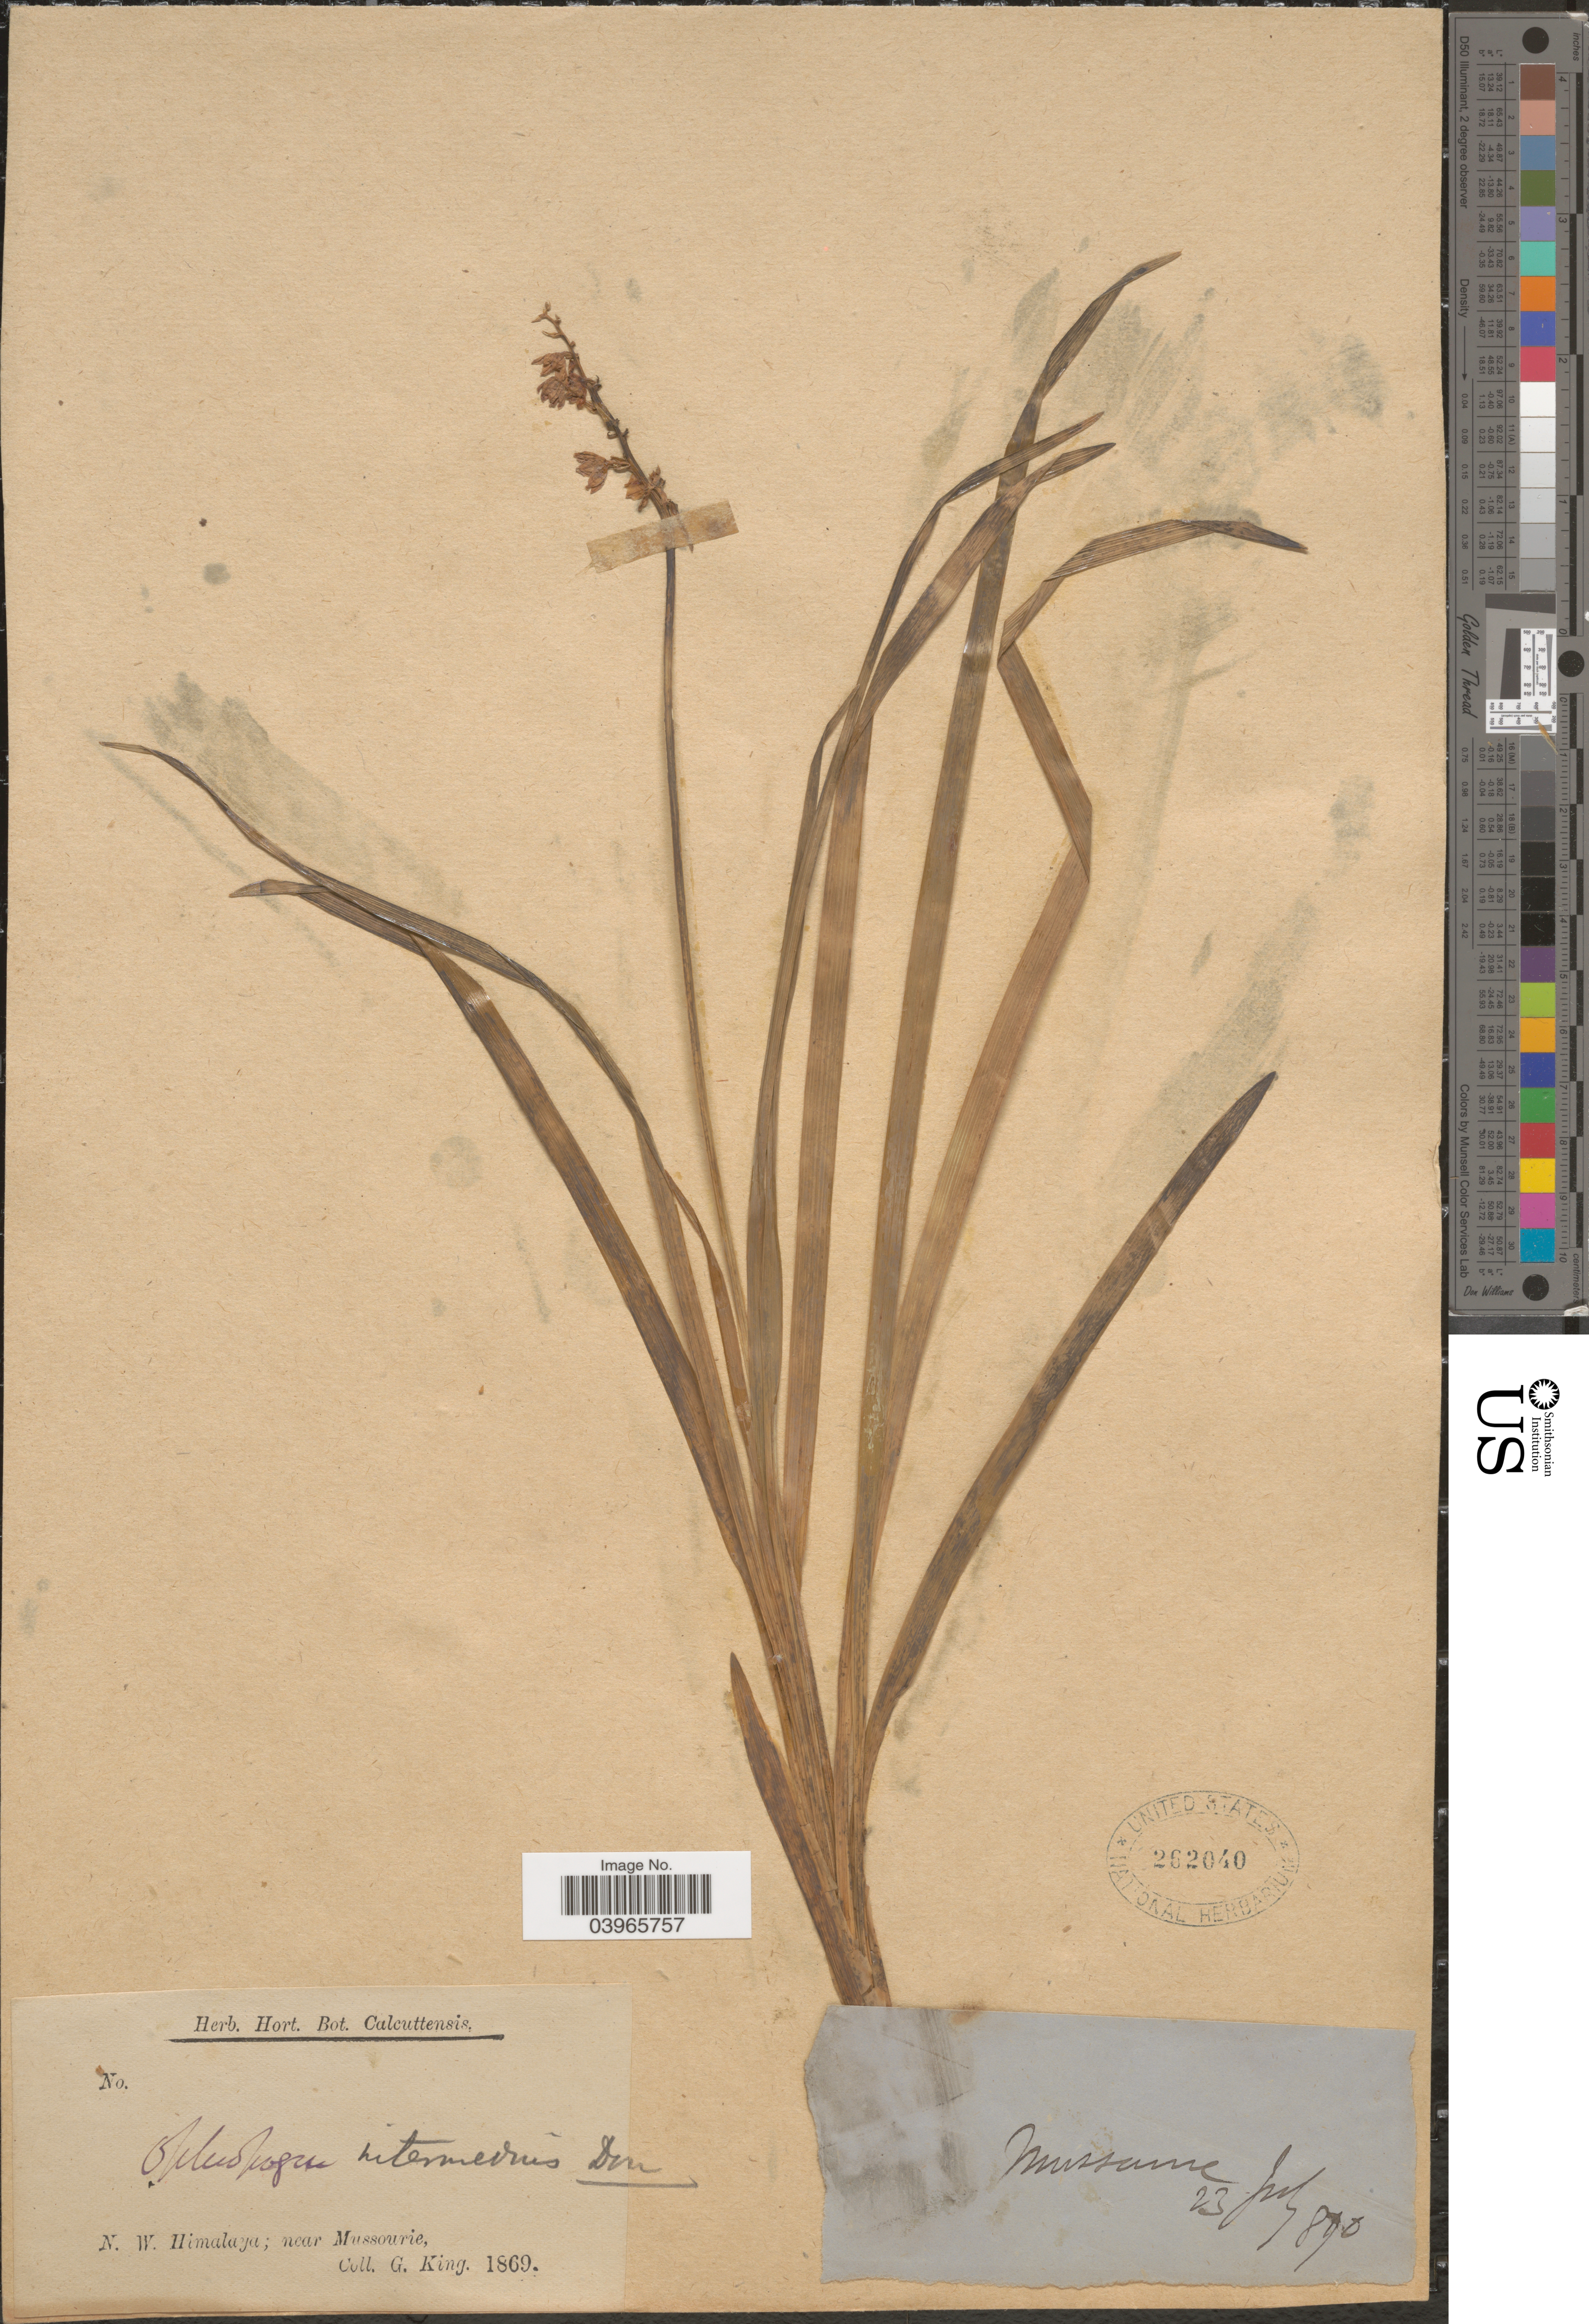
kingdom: Plantae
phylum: Tracheophyta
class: Liliopsida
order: Asparagales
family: Asparagaceae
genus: Ophiopogon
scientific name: Ophiopogon intermedius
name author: D. Don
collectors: G. King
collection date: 1869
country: India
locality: N. W. Himalaya; near Mussourie.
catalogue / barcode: US 262040